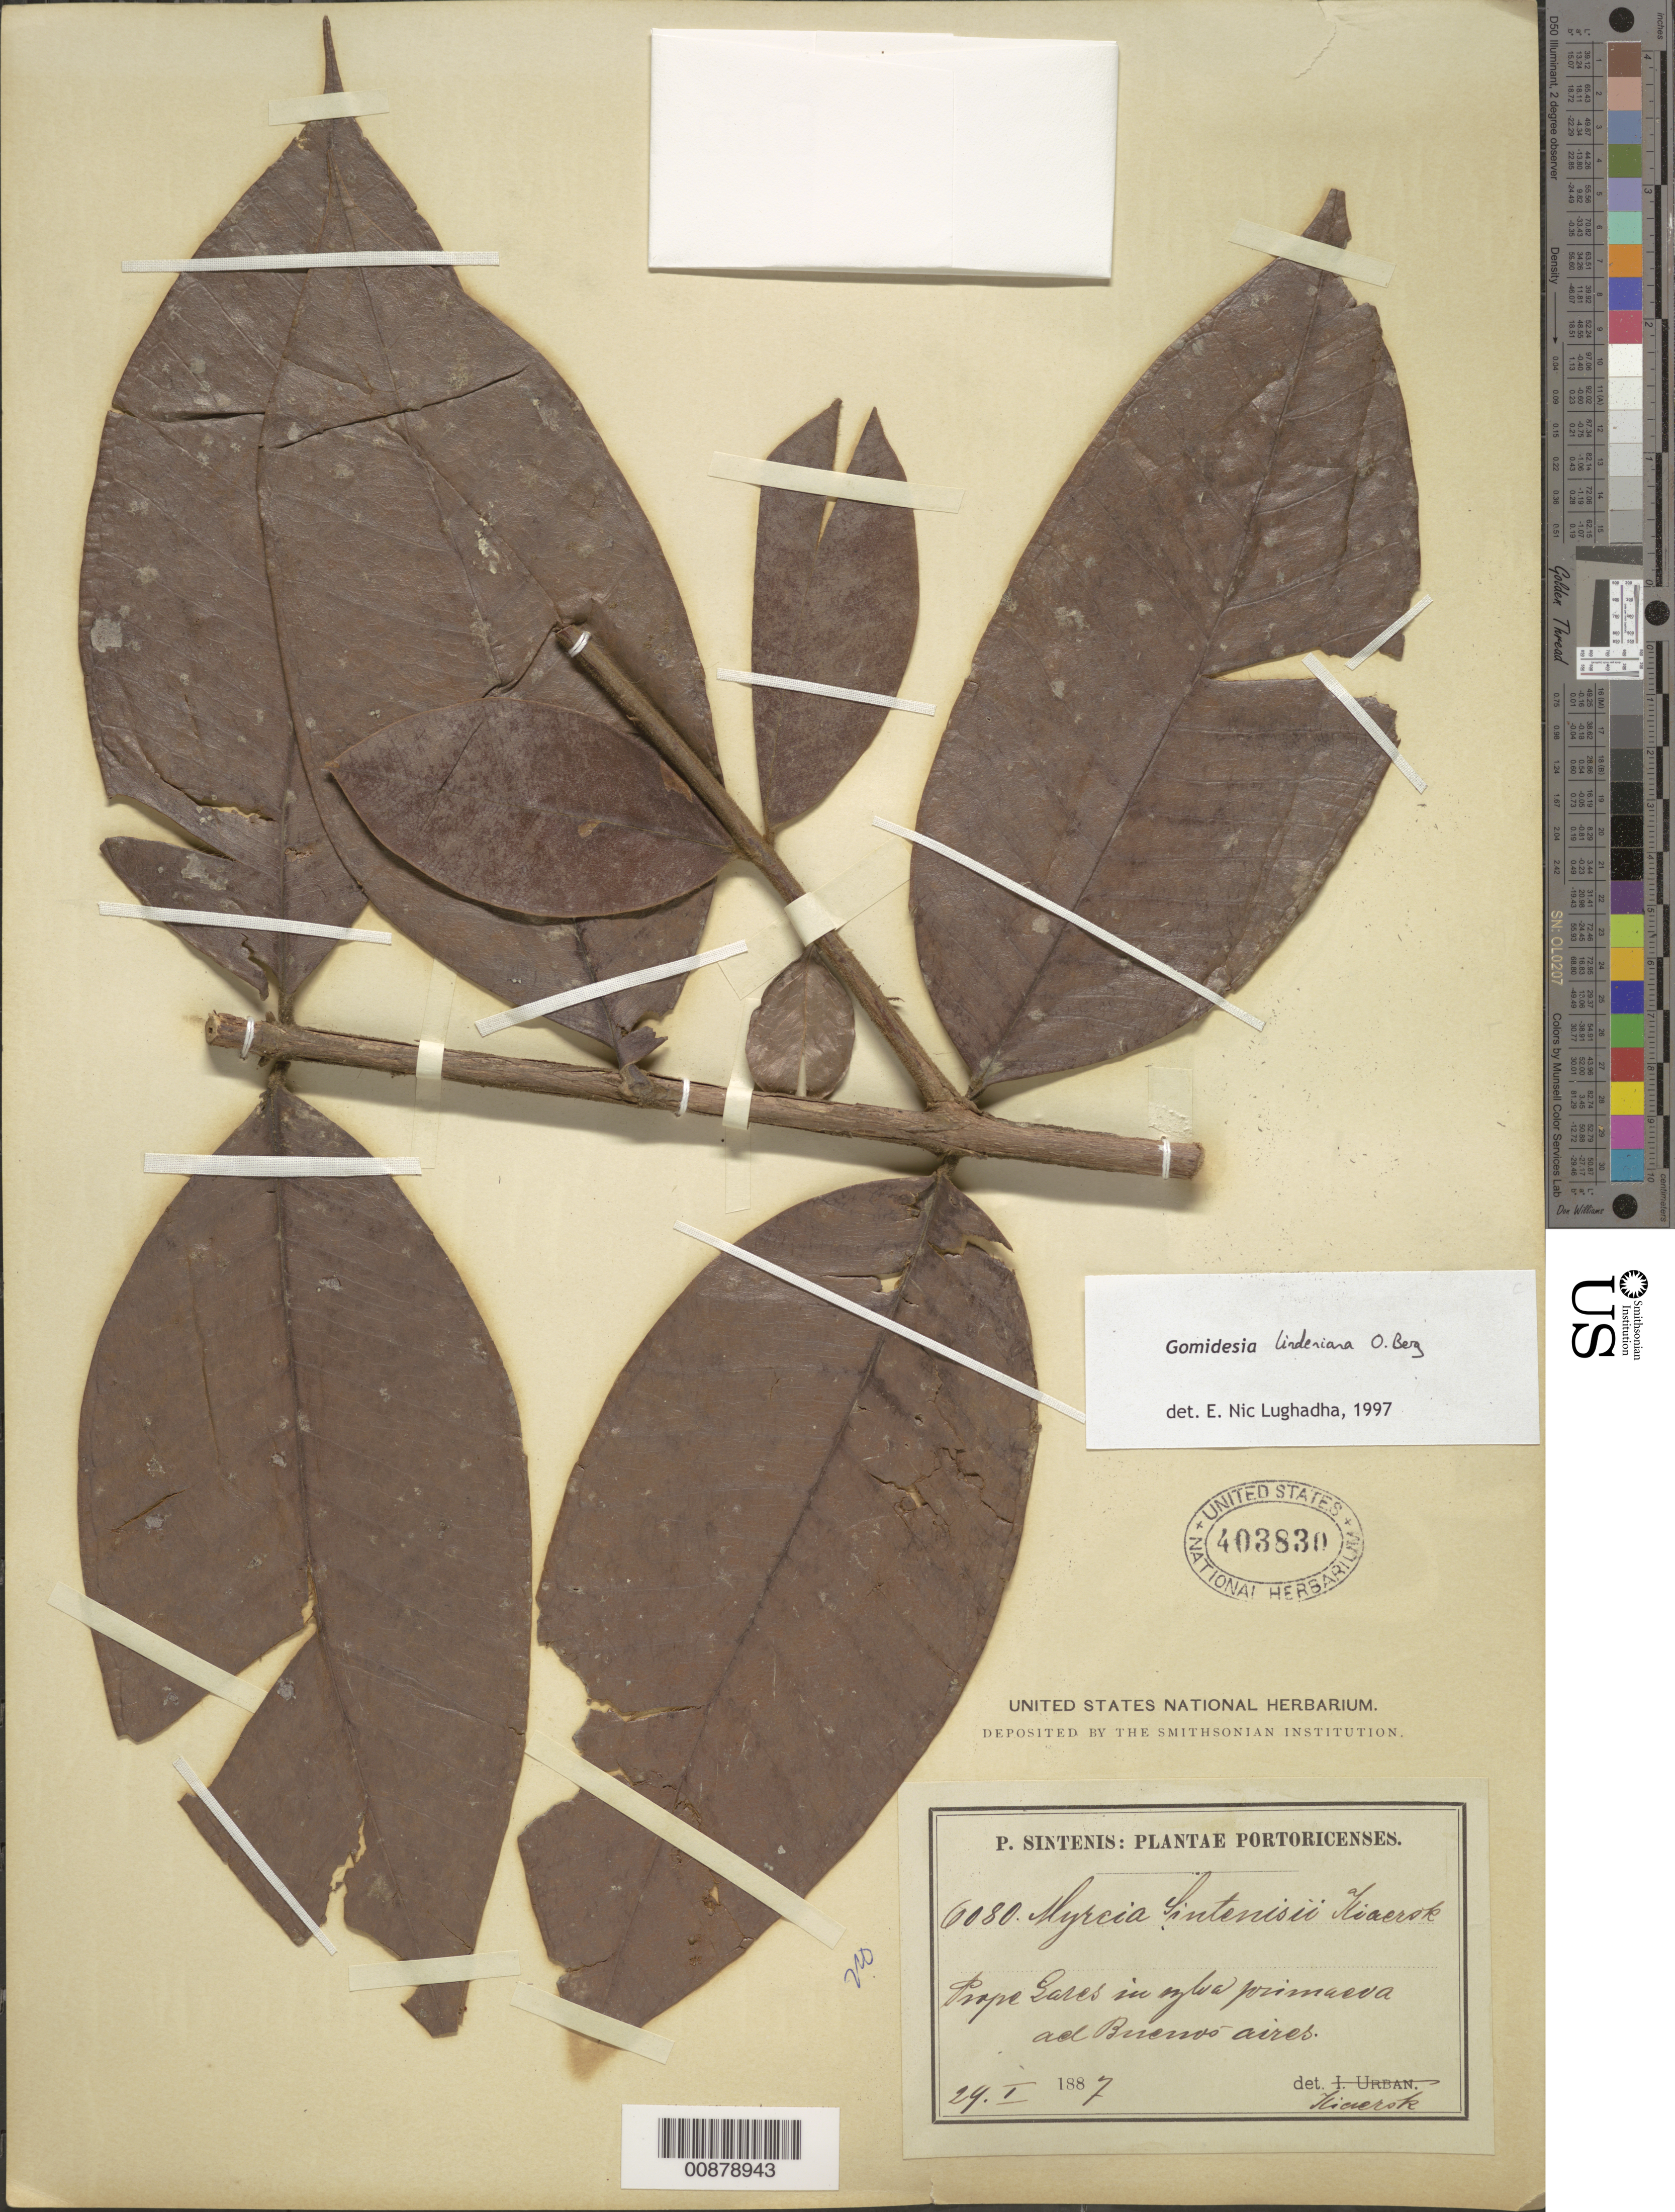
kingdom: Plantae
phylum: Tracheophyta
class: Magnoliopsida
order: Myrtales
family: Myrtaceae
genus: Myrcia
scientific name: Myrcia fenzliana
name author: O. Berg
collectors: P. Sintenis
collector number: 6080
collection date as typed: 29 Jan 1887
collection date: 1887-01-29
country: Puerto Rico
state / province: Lares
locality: Prope Lares.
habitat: In sylva primaeva ad Buenos aires.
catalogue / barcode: US 403830